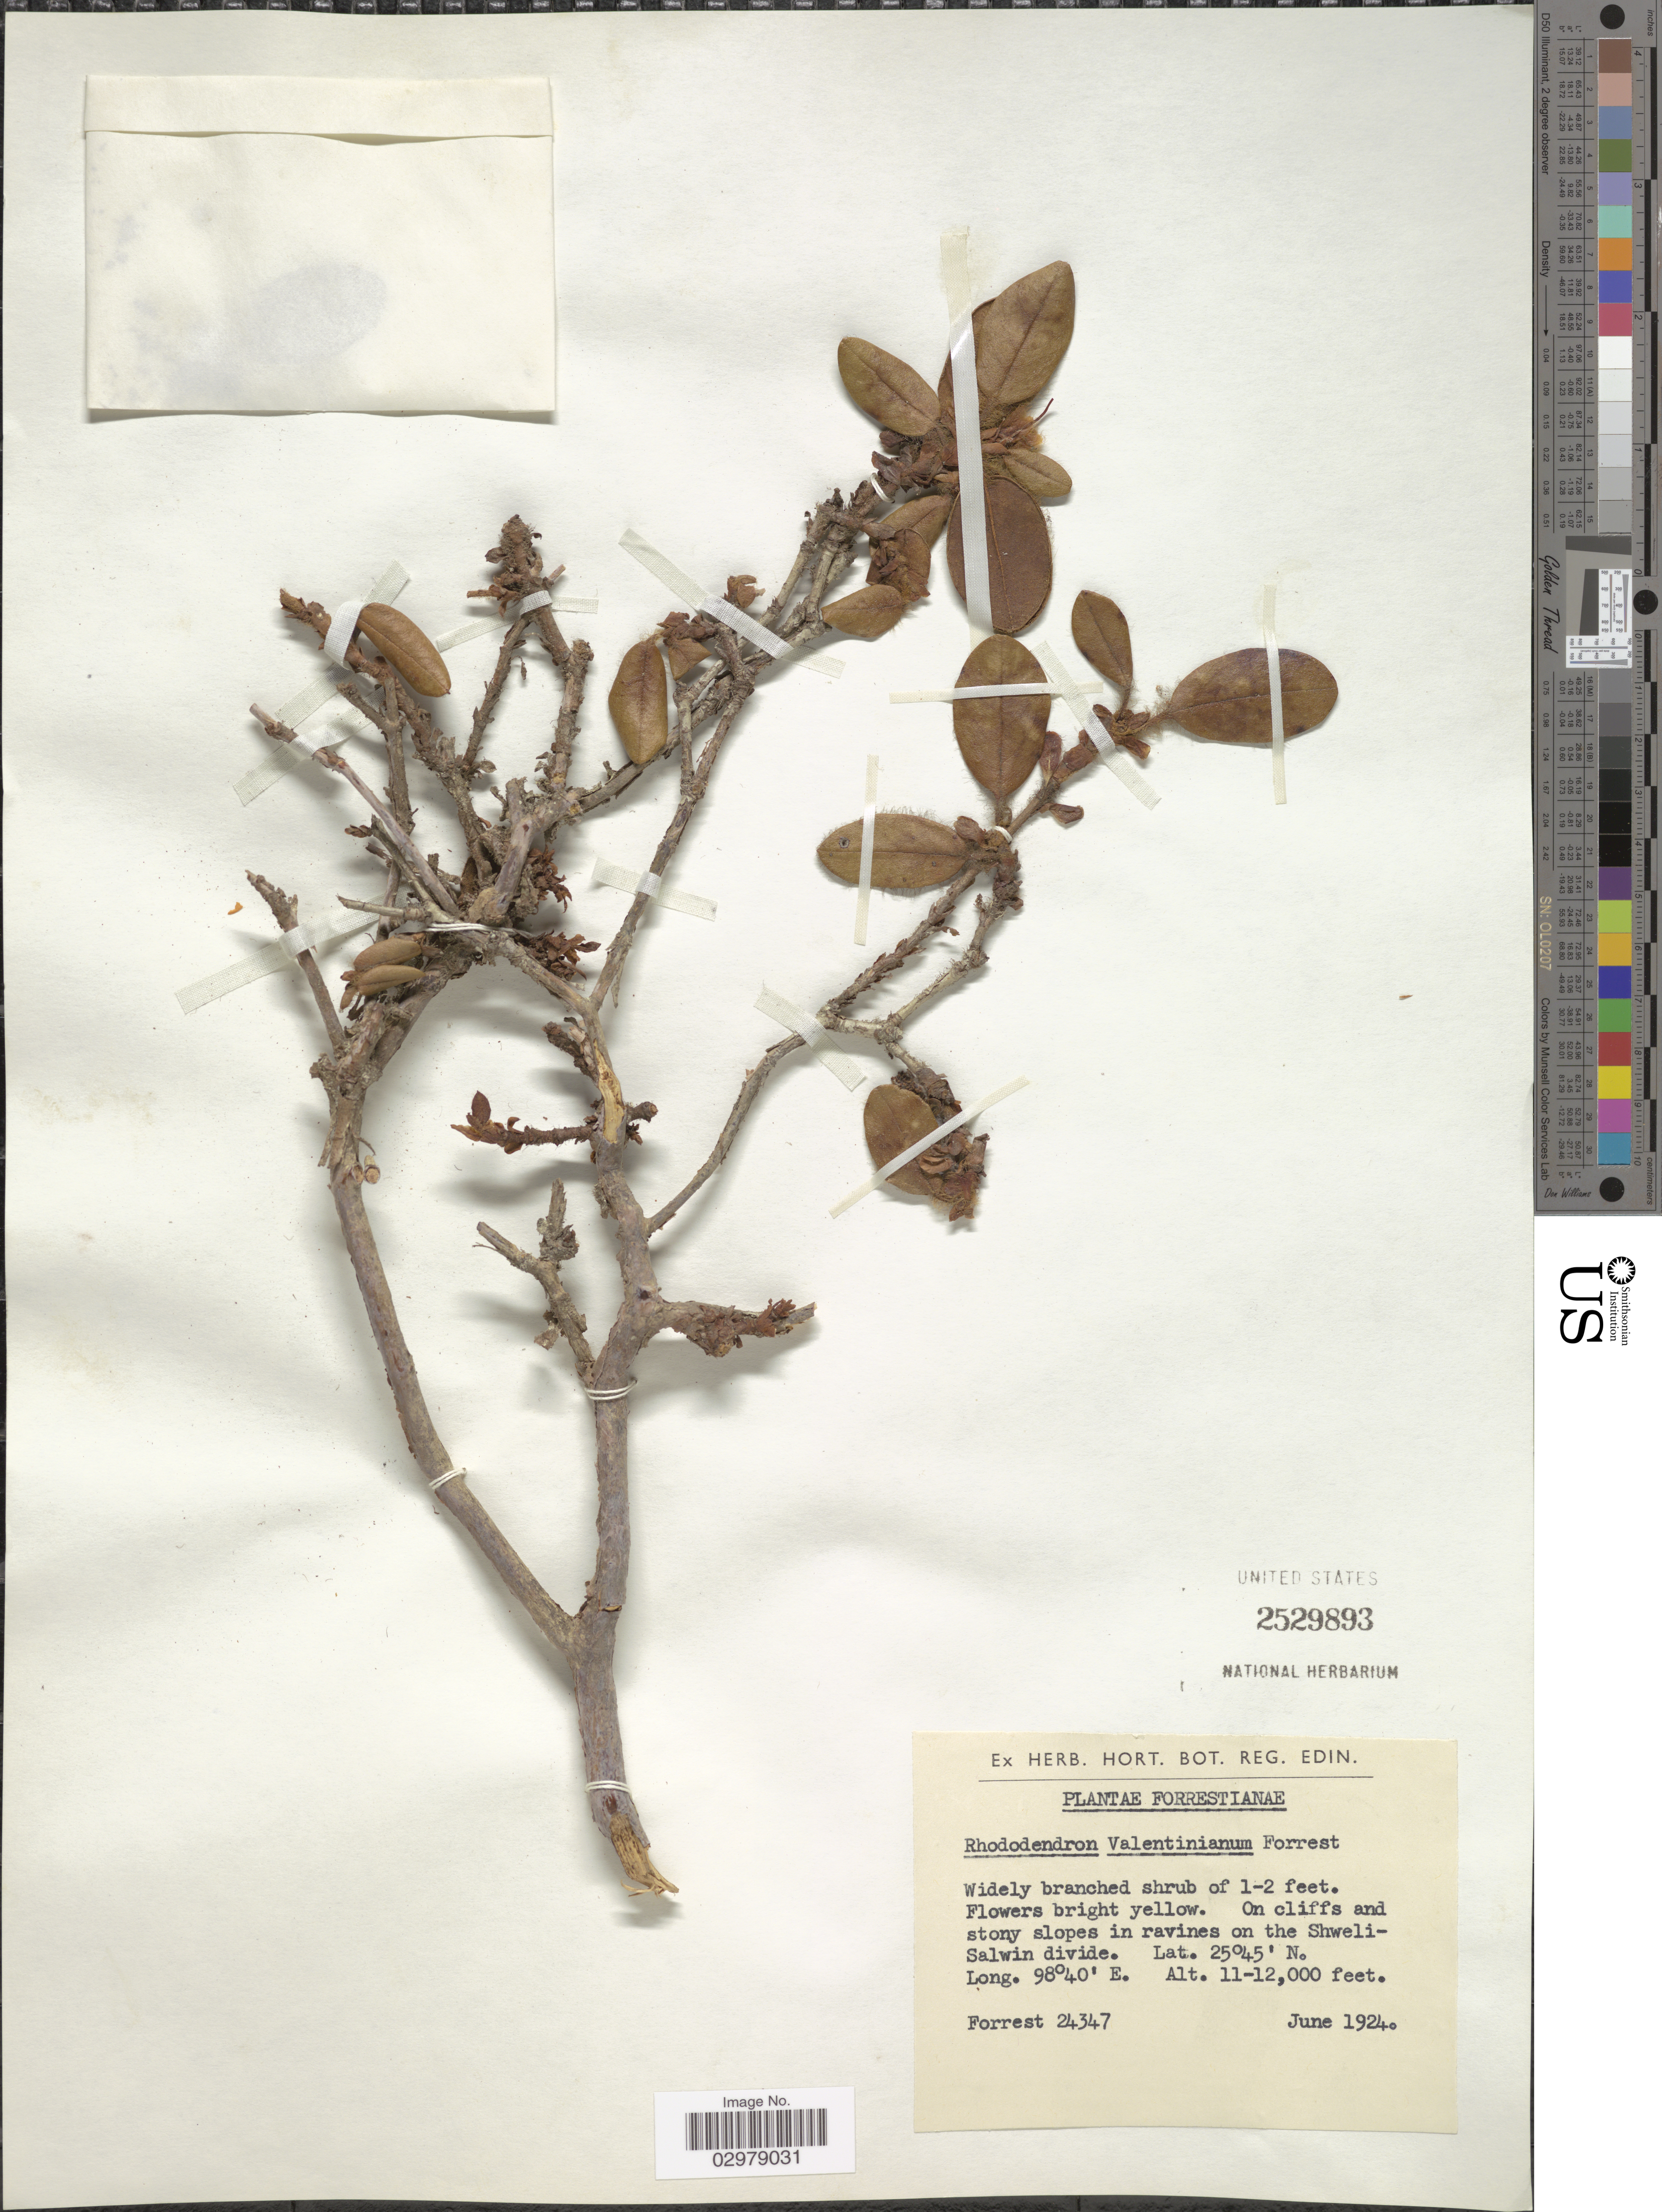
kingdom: Plantae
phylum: Tracheophyta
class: Magnoliopsida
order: Ericales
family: Ericaceae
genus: Rhododendron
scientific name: Rhododendron valentinianum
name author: Forrest ex Hutch.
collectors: -. Forrest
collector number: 24347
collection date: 1924-06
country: China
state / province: Yunnan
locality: On cliffs and stony slopes in ravines on the Shweli-Salwin divide.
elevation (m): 3353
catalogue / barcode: US 2529893